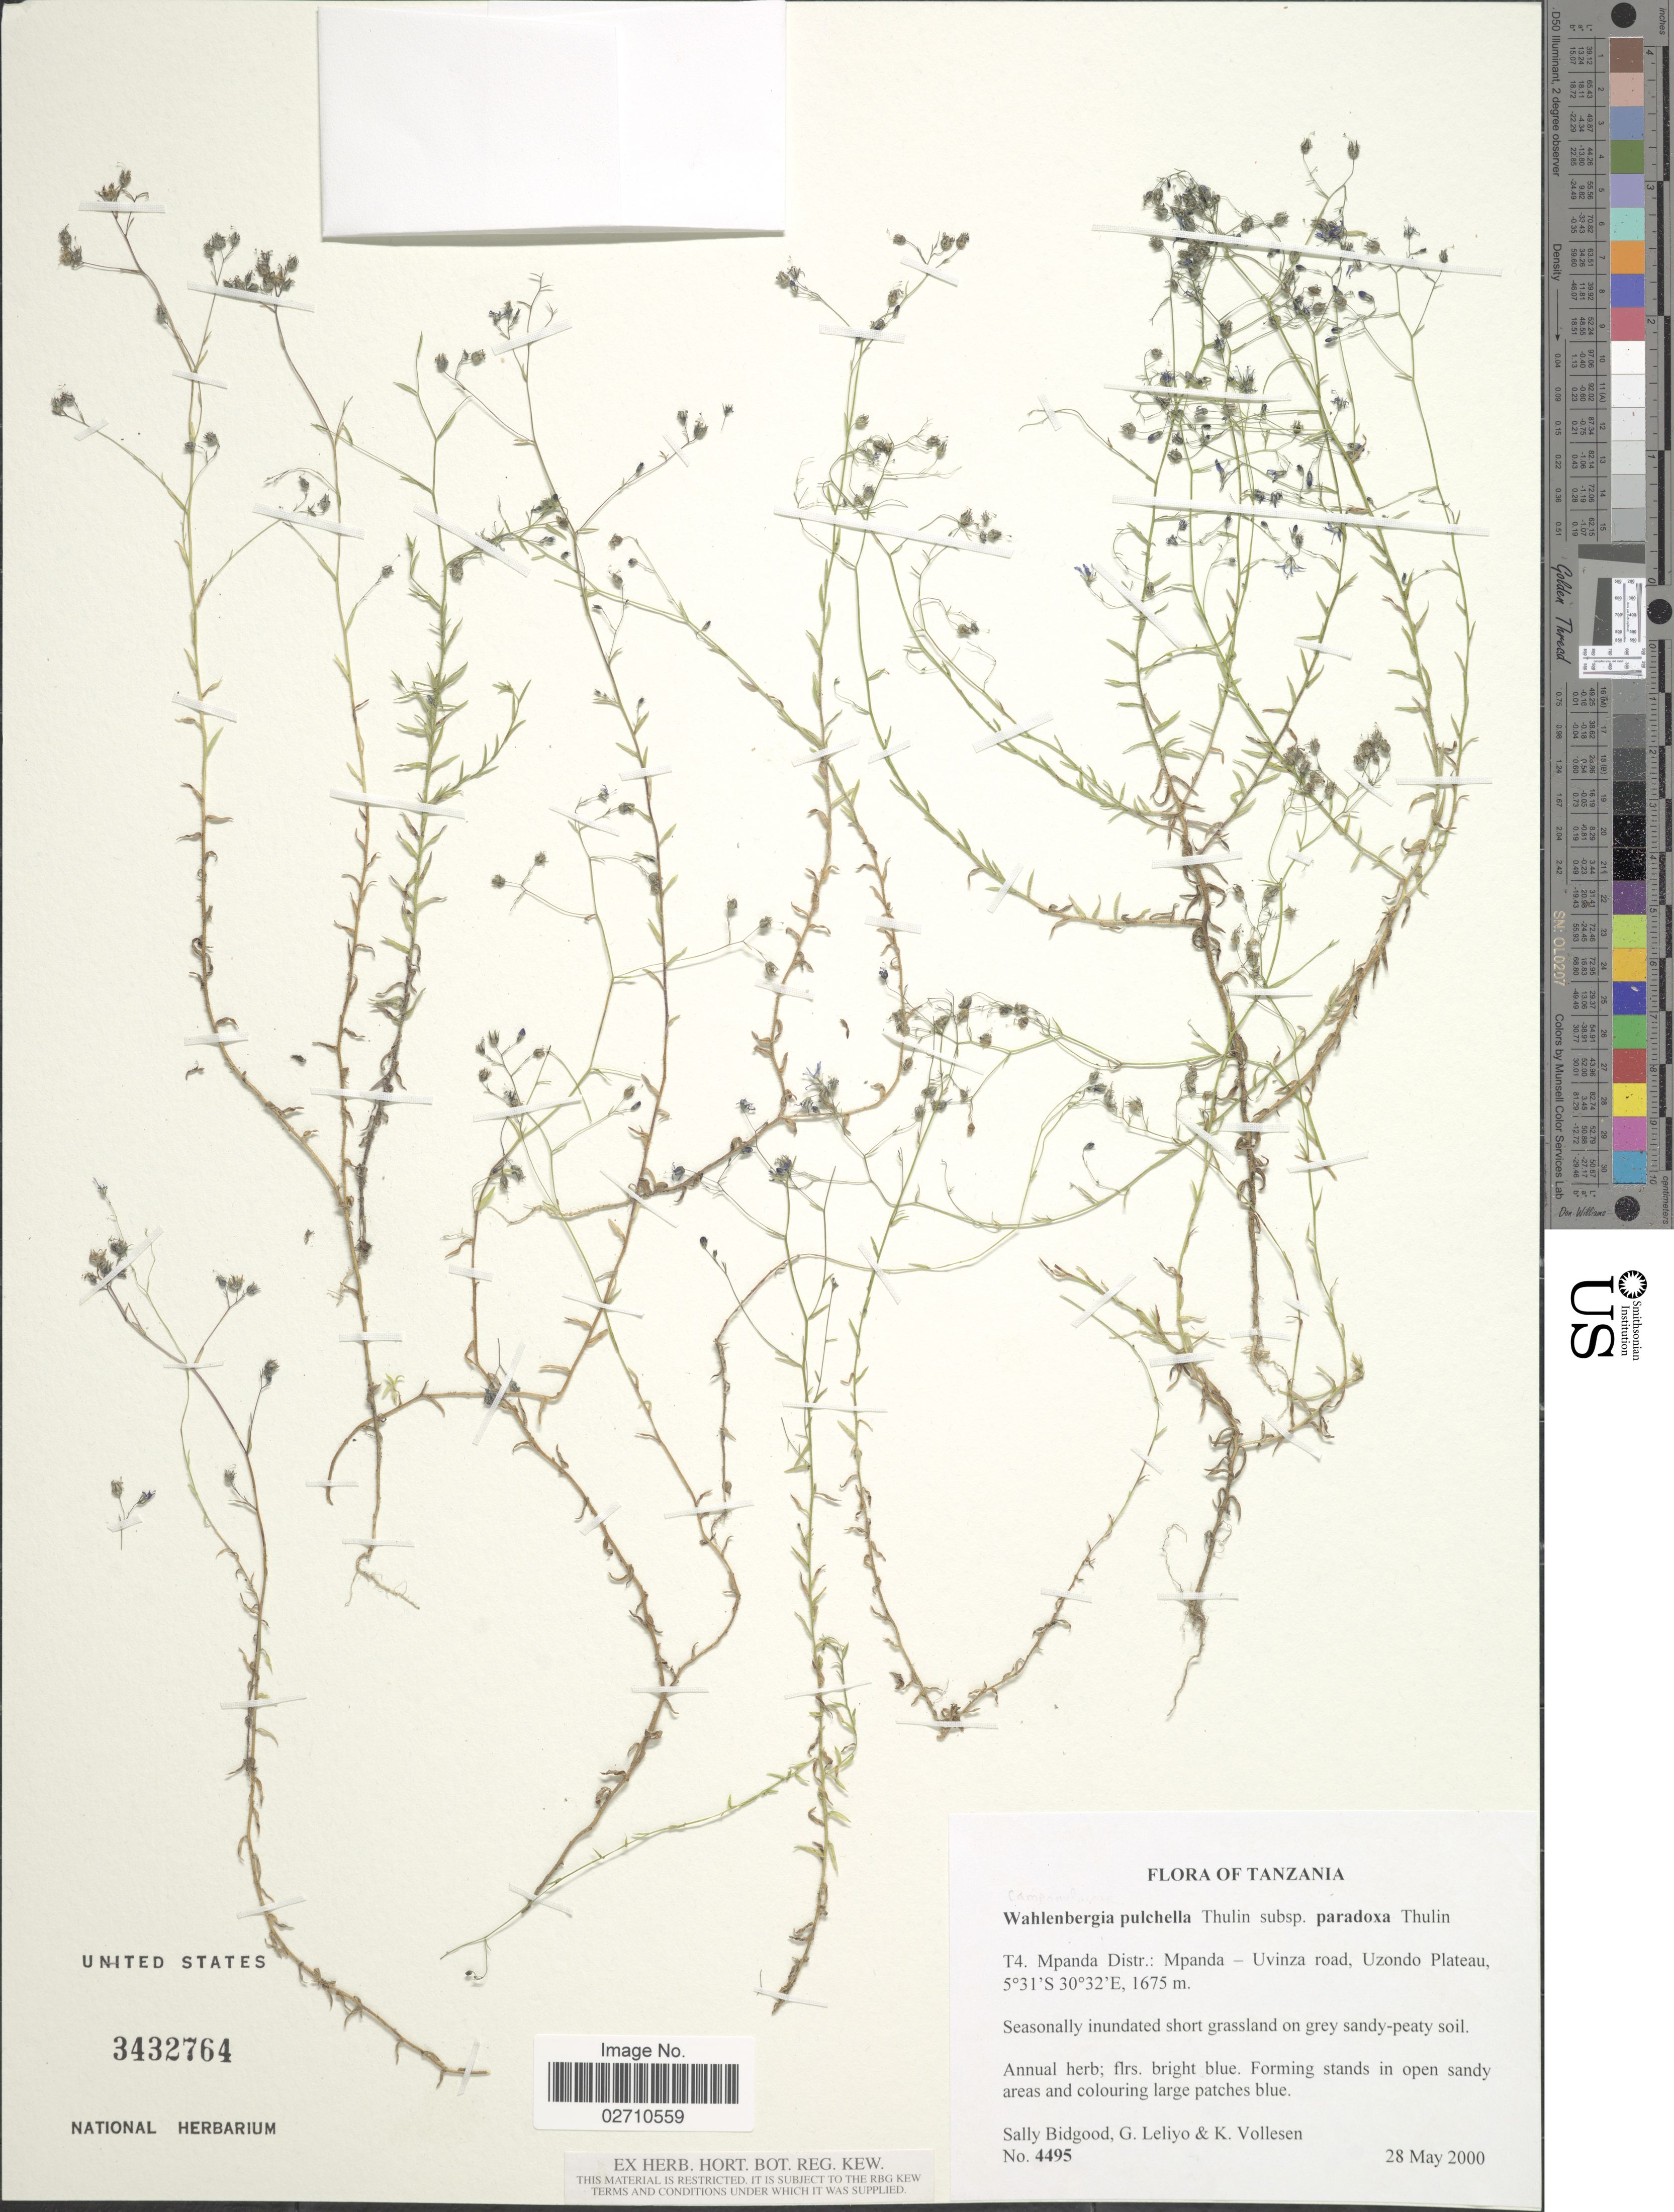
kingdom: Plantae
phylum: Tracheophyta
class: Magnoliopsida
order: Asterales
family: Campanulaceae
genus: Wahlenbergia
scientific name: Wahlenbergia pulchella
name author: Thulin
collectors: S. Bidgood, G. Leliyo & K. Vollesen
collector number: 4495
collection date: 2000-05-28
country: Tanzania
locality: T4. Mpanda Distr.: Mpanda - Uvinza road, Uzondo Plateau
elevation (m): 1675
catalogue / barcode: US 3432764